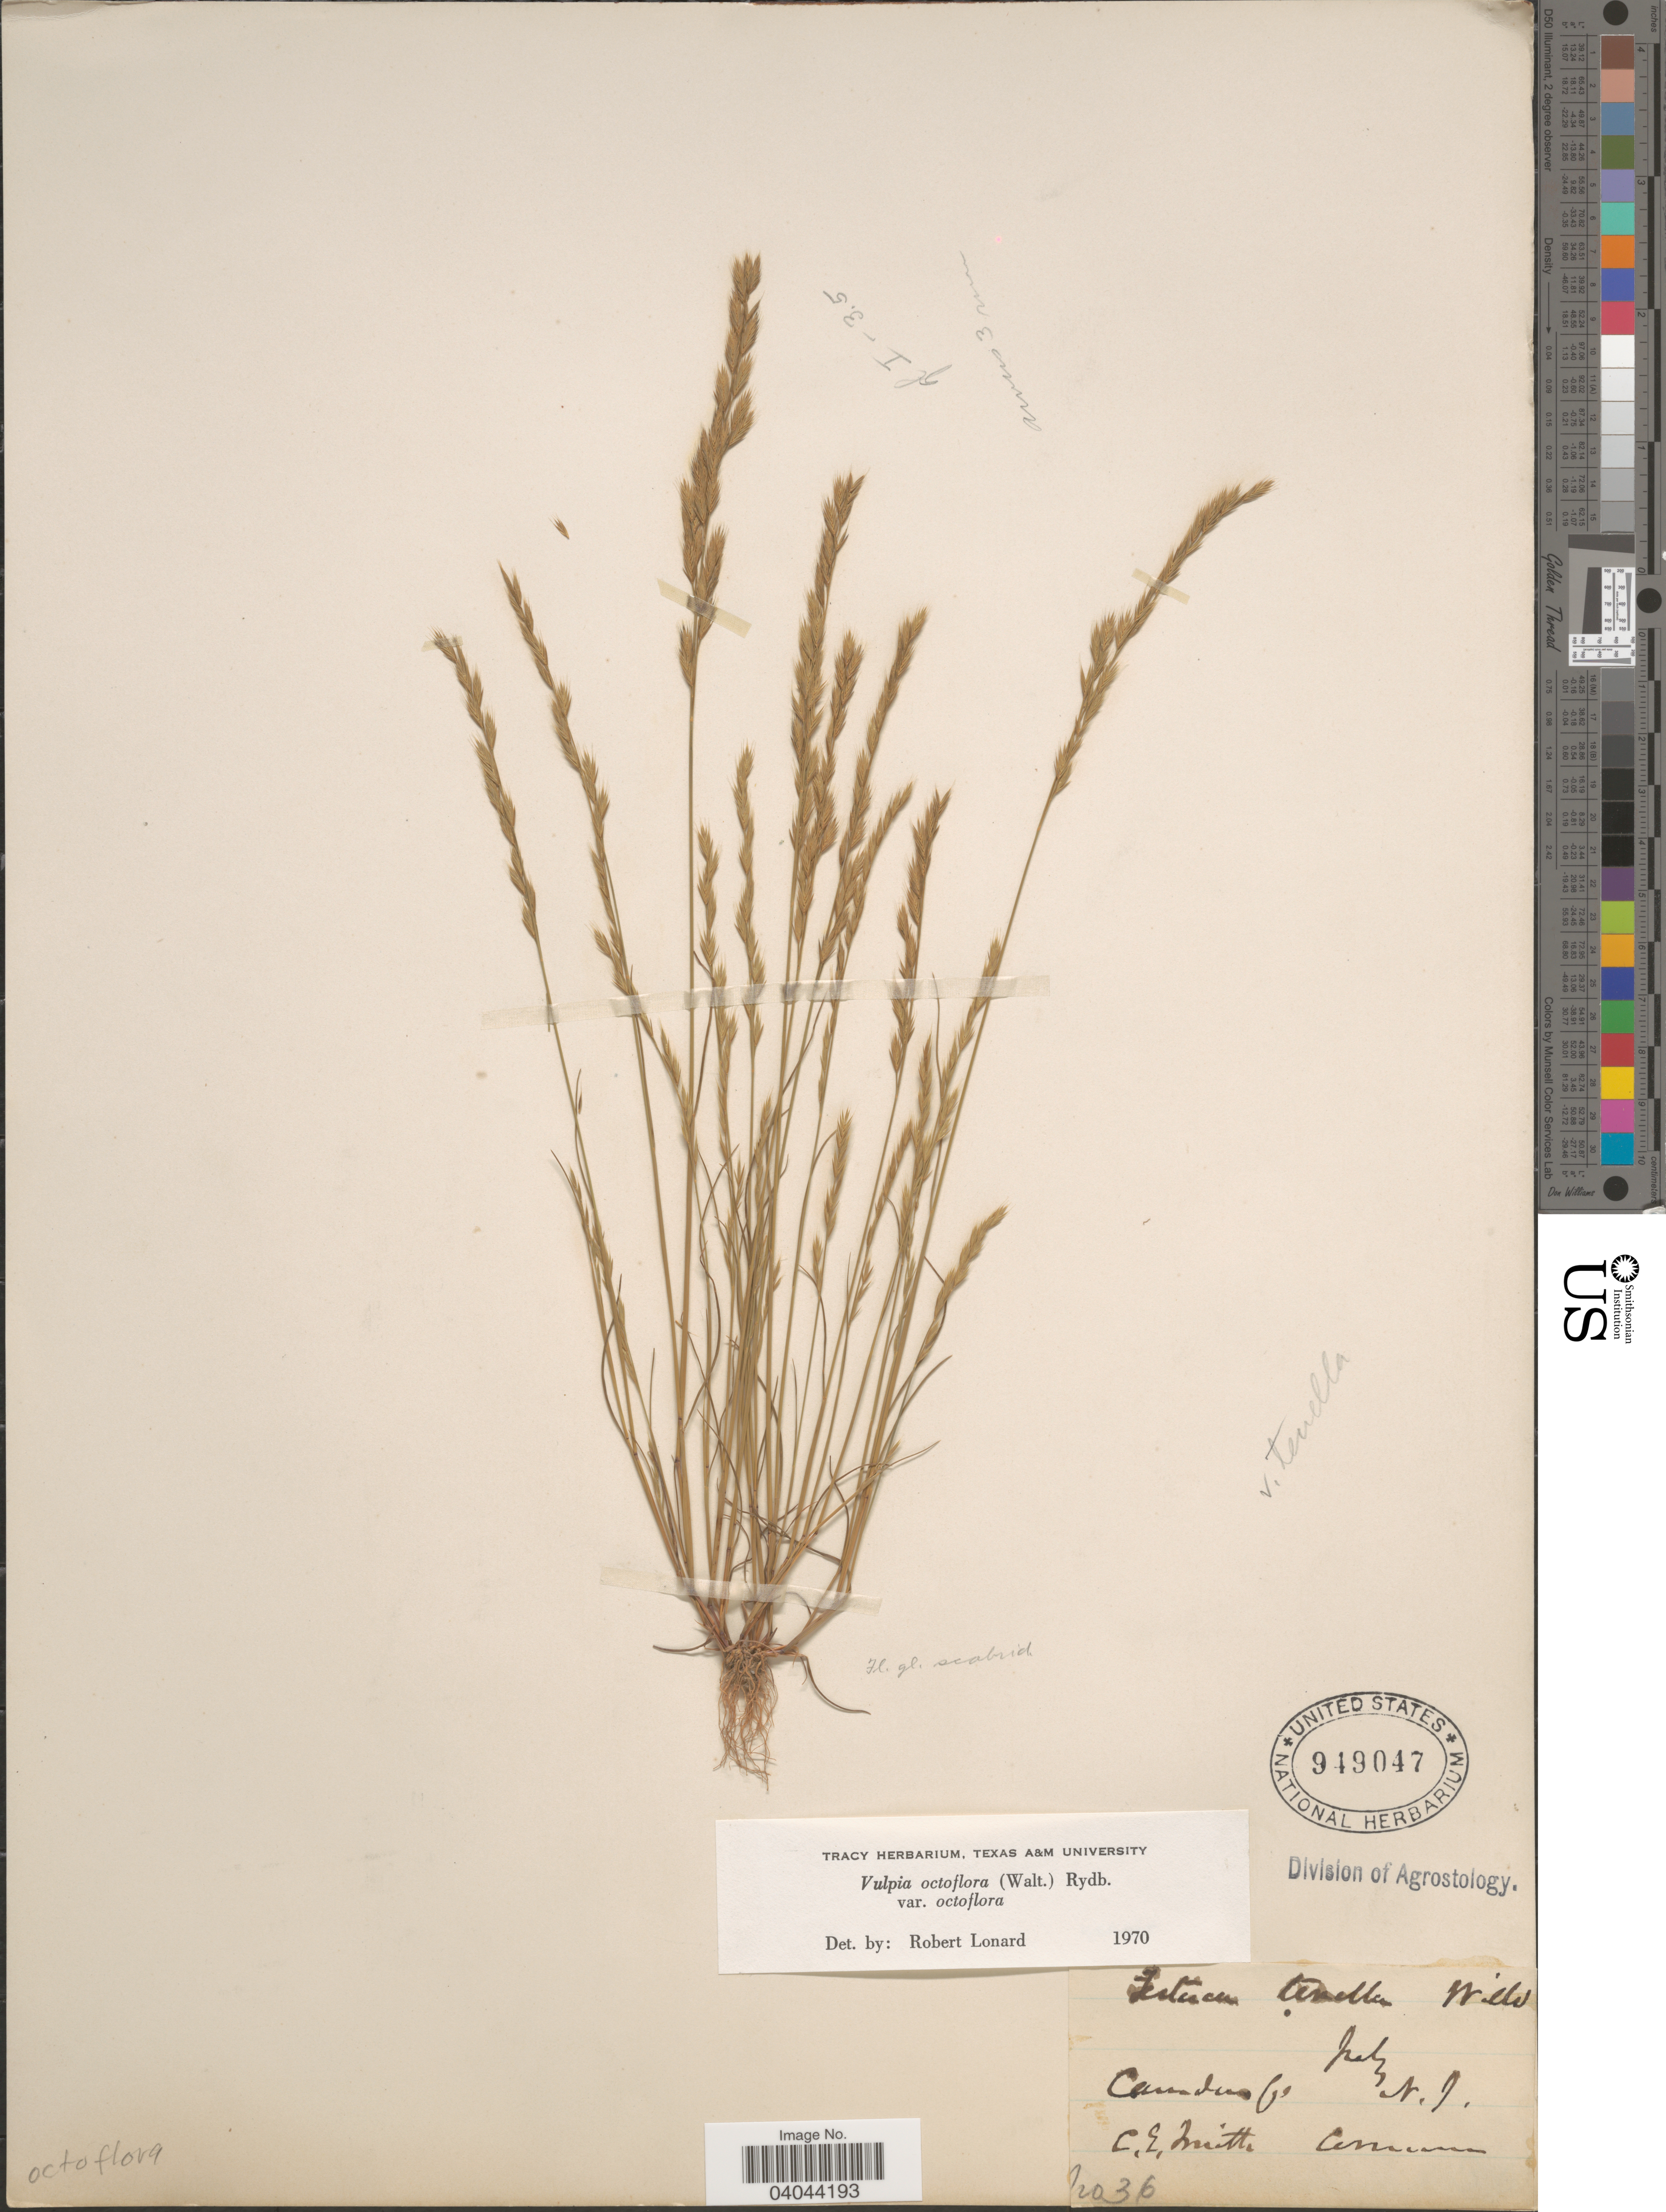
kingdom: Plantae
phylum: Tracheophyta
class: Liliopsida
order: Poales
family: Poaceae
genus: Festuca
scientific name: Festuca octoflora var. octoflora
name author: Walter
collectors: C. E. Smith Jr.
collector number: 36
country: United States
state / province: New Jersey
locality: Camden Co.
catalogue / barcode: US 949047